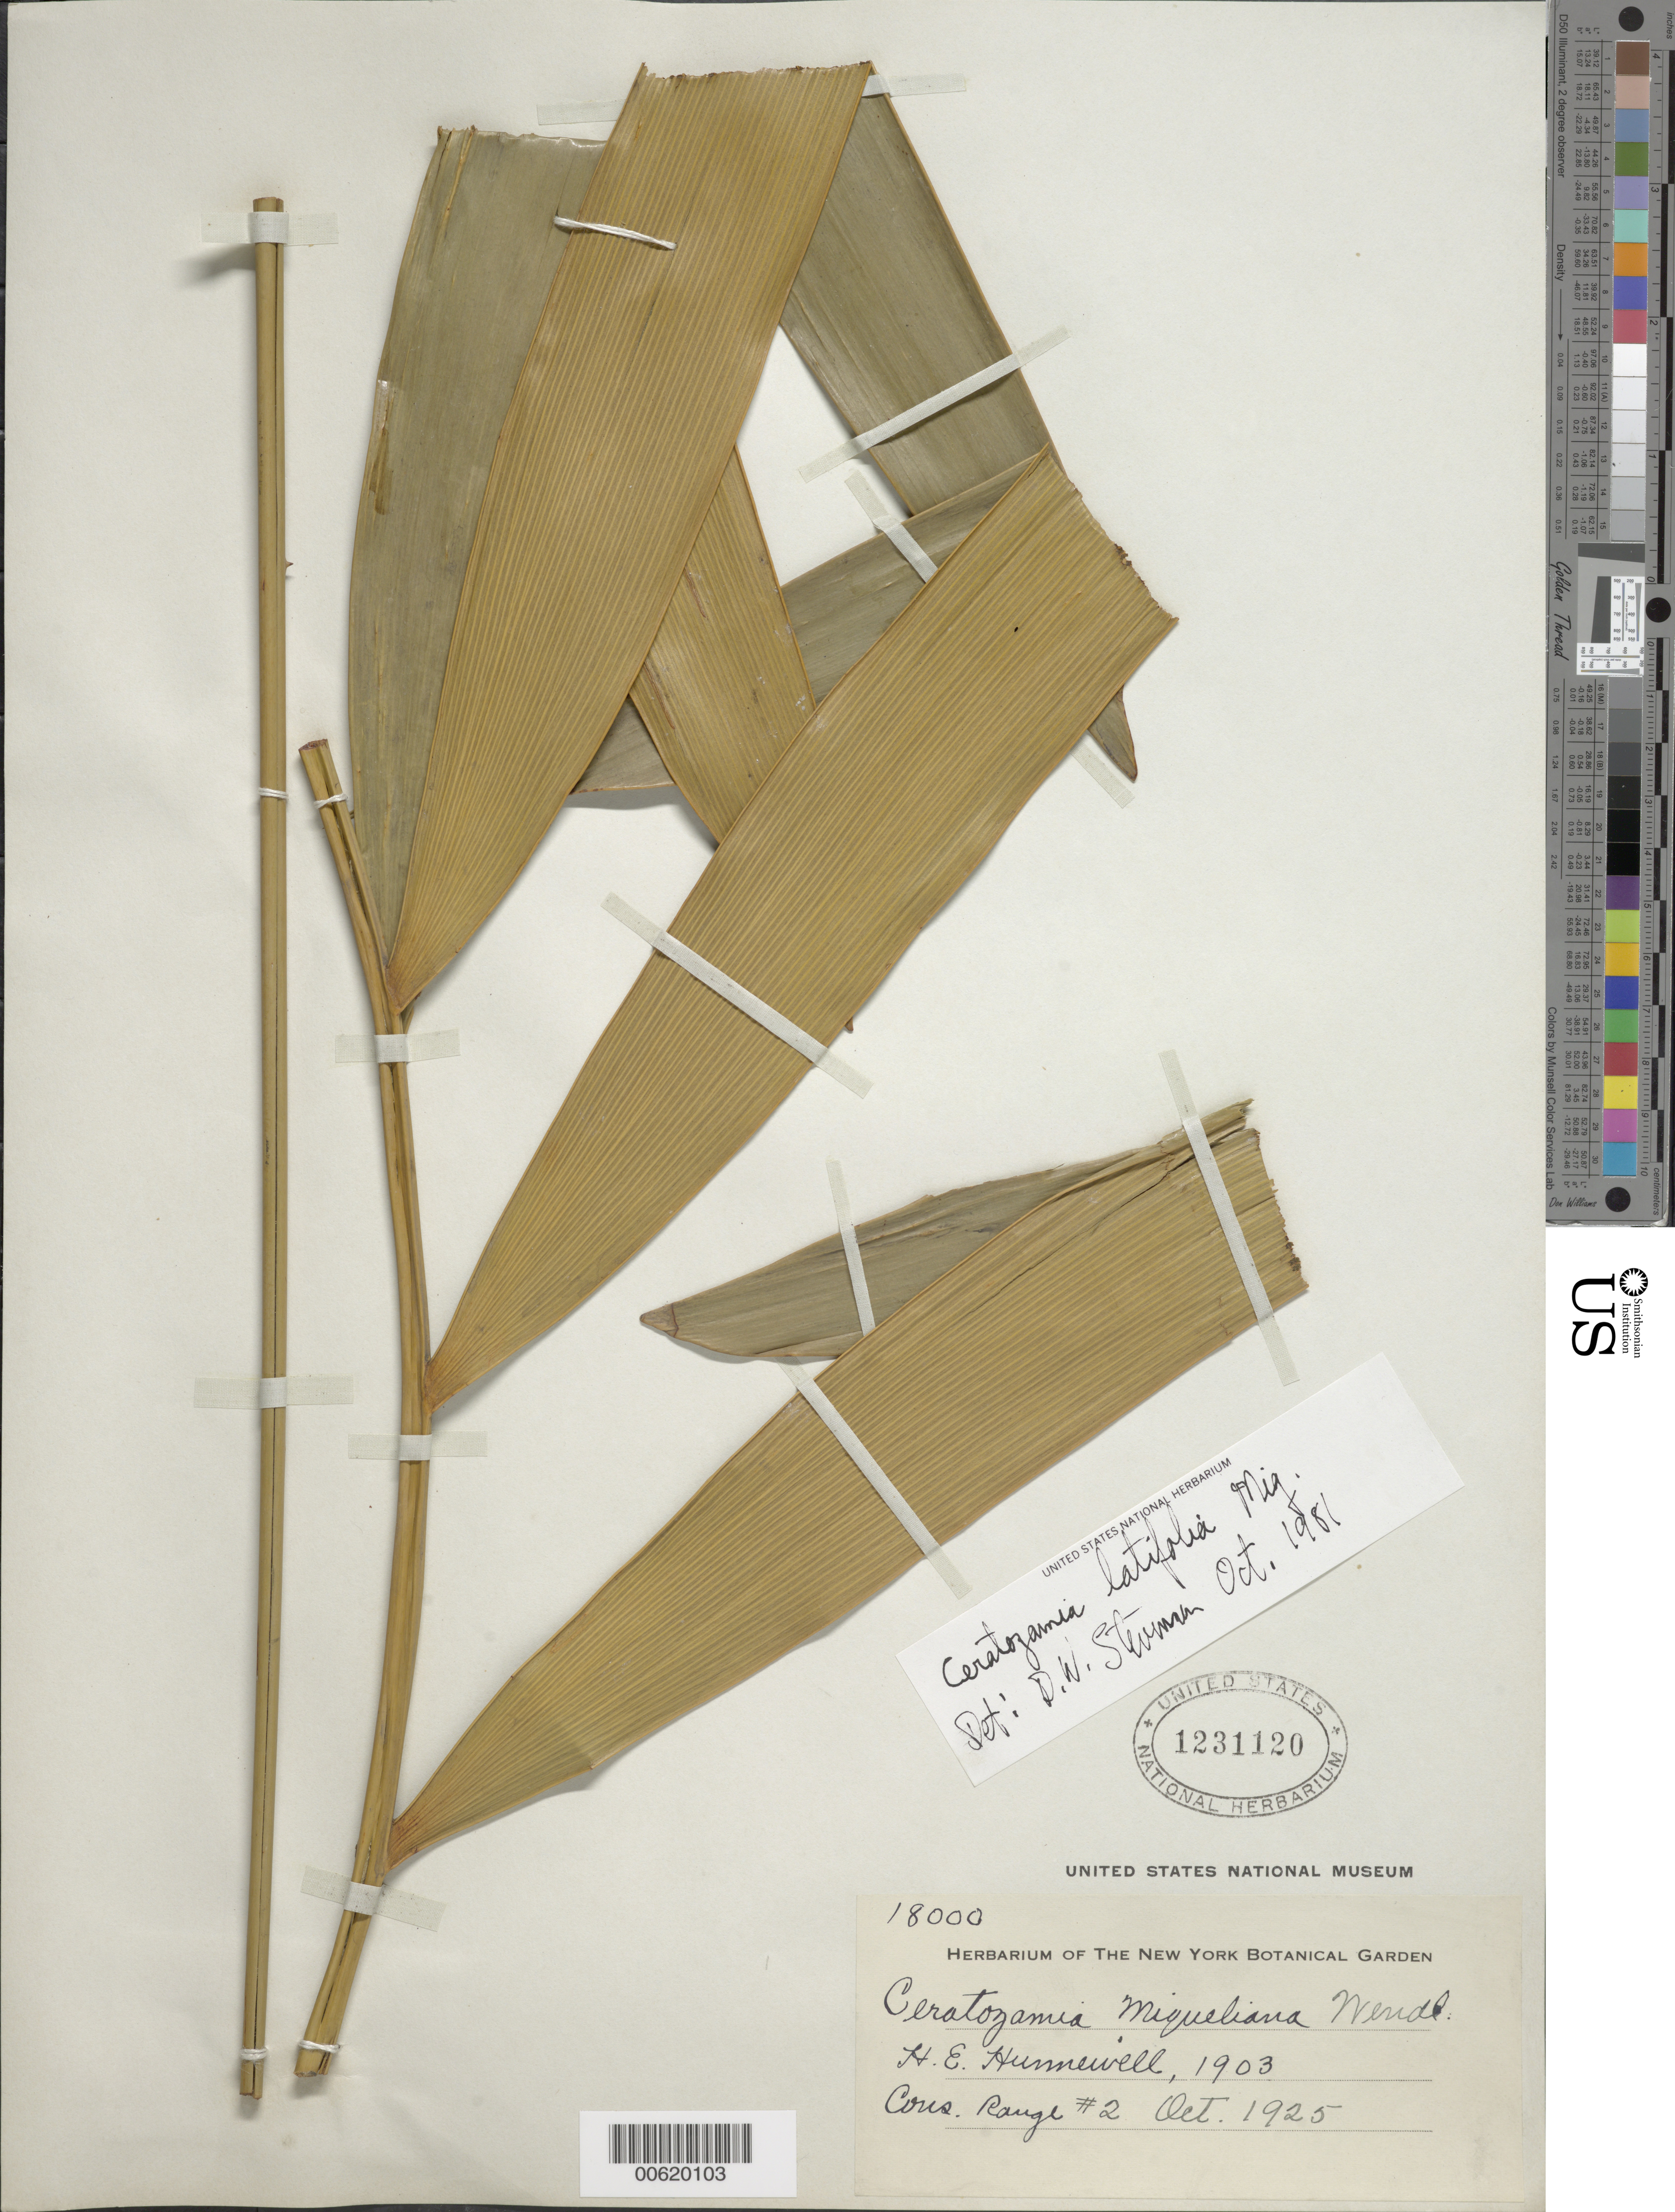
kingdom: Plantae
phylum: Tracheophyta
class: Cycadopsida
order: Cycadales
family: Zamiaceae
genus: Ceratozamia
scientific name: Ceratozamia hildae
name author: G.P. Landry & M.C. Wilson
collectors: H. Hunnewill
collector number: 1903 / 18000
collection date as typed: Oct 1925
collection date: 1925-10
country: Mexico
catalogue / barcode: US 1231120